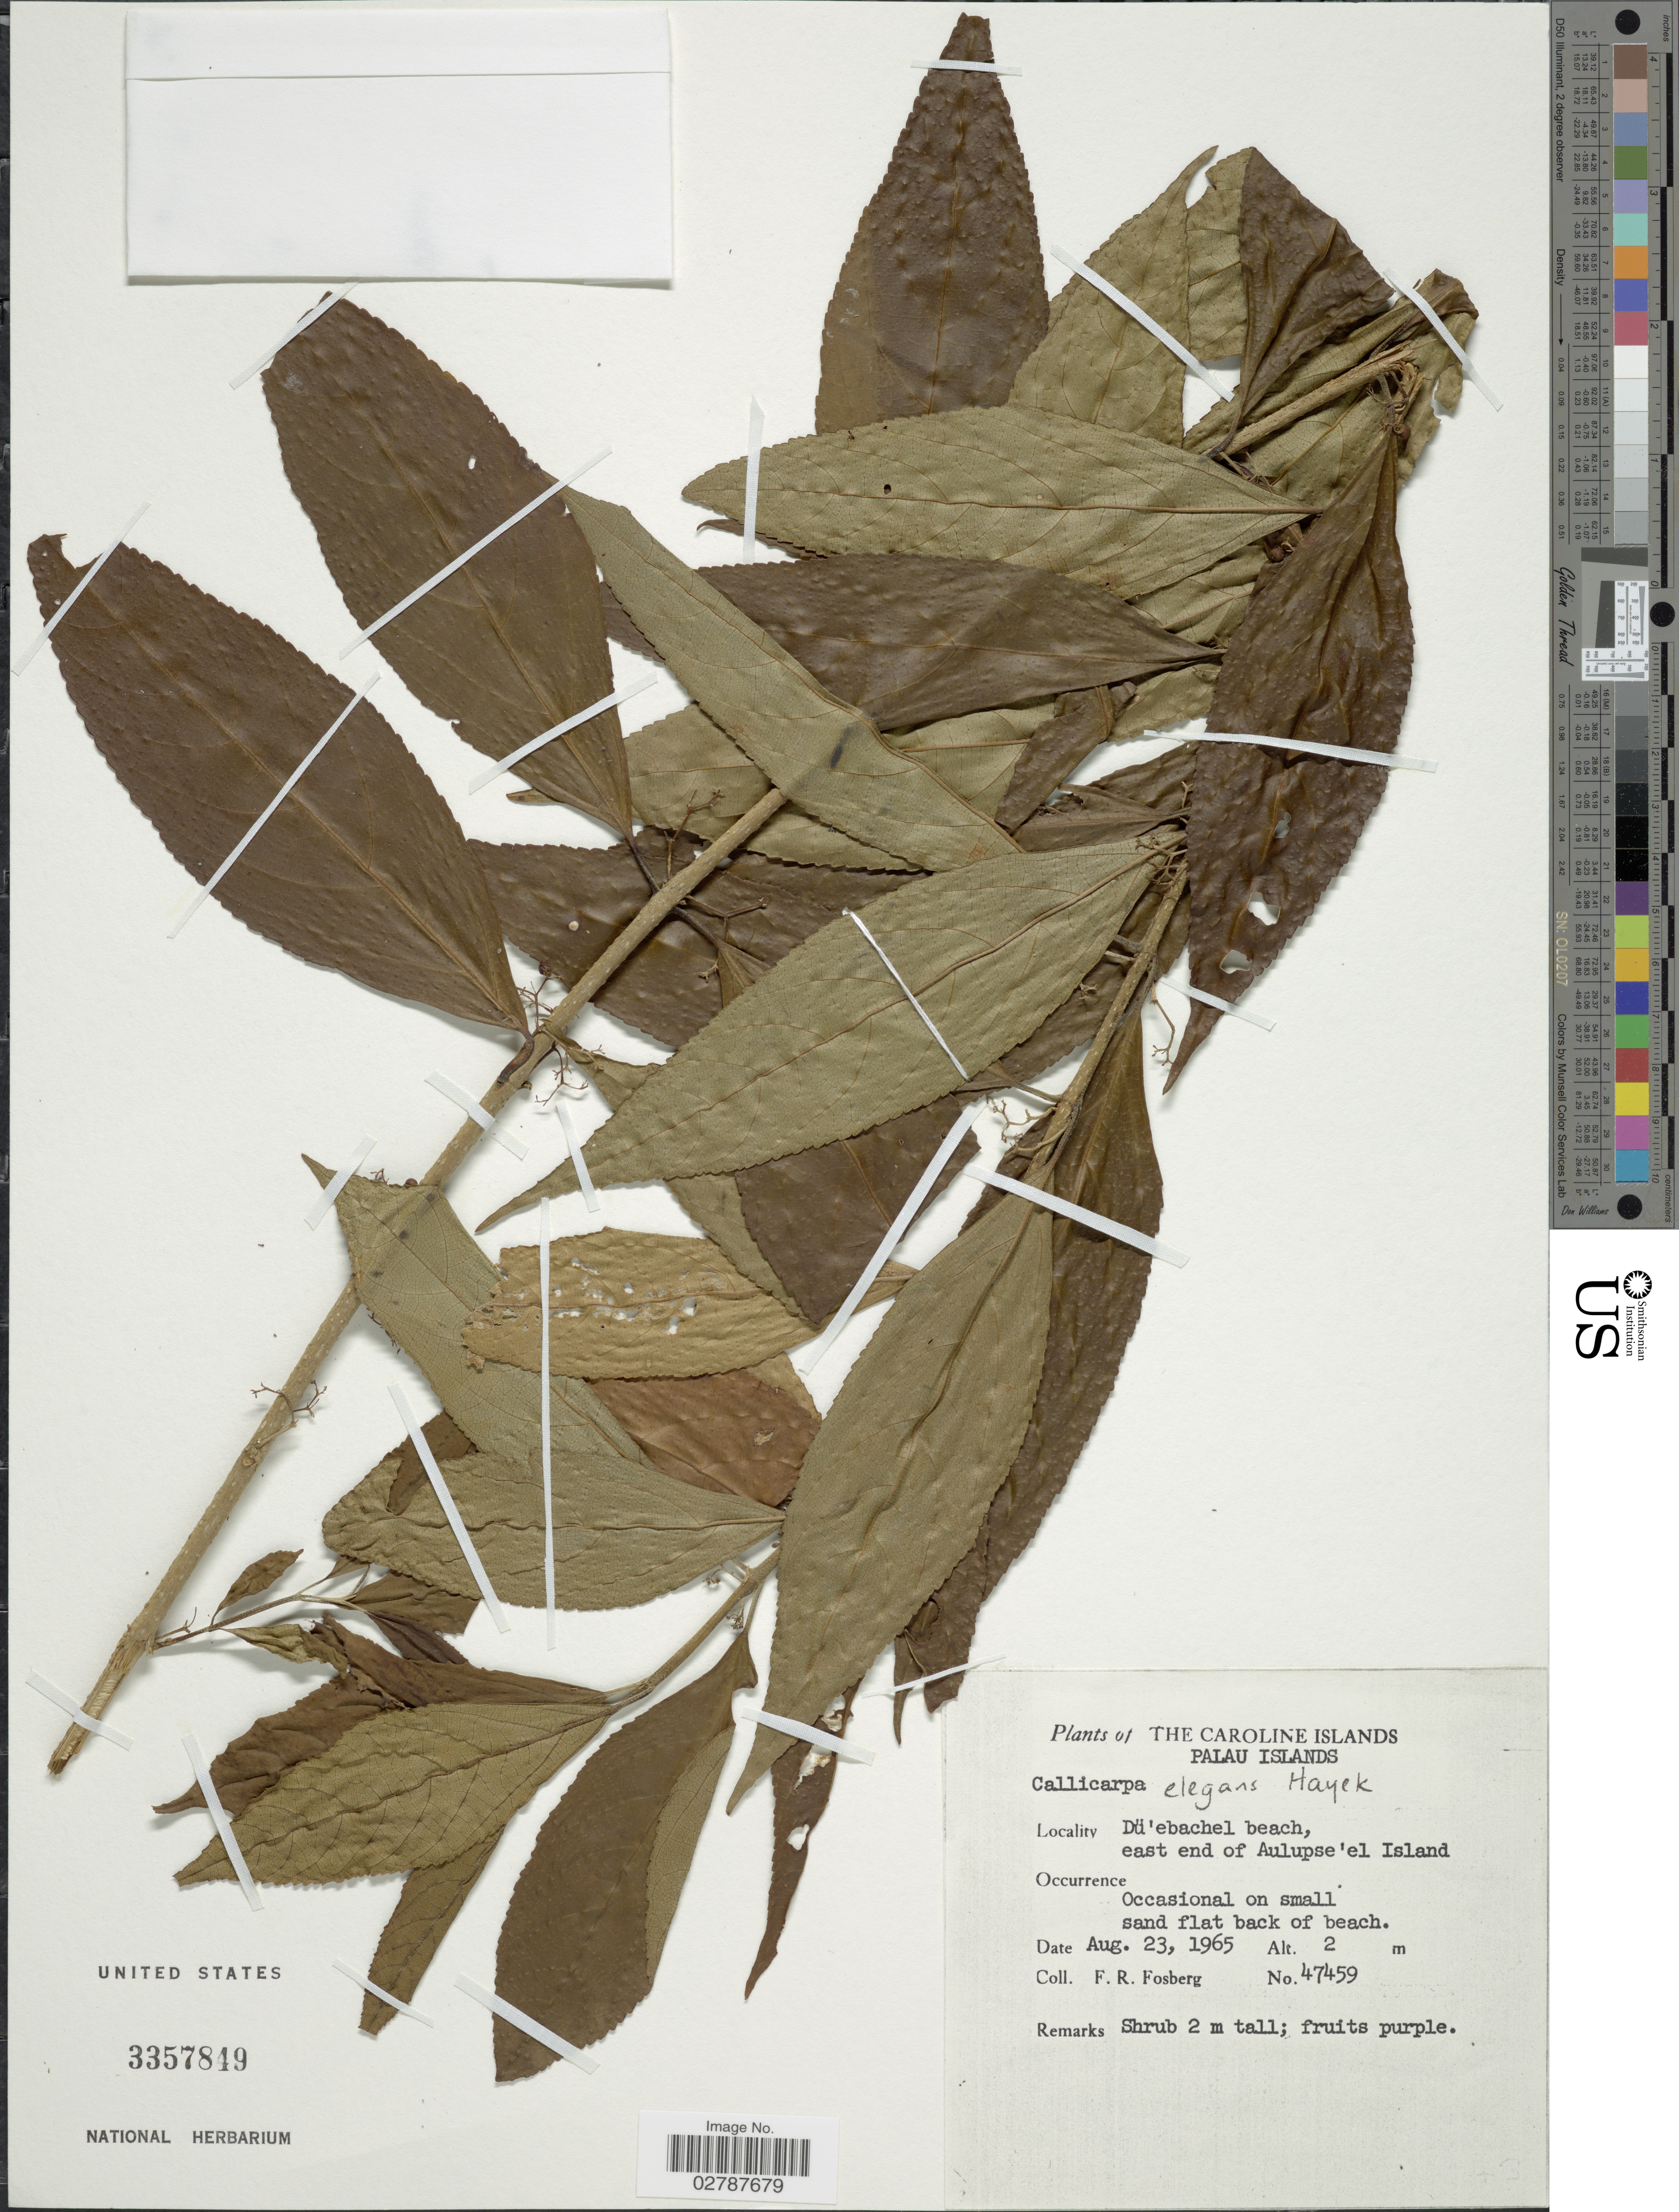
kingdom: Plantae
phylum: Tracheophyta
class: Magnoliopsida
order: Lamiales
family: Lamiaceae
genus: Callicarpa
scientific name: Callicarpa elegans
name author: Hayek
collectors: F. R. Fosberg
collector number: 47459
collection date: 1965-08-23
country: Palau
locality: The Caroline Islands. Palau Islands. Dü'ebachel beach, east end of Aulupse'el Island.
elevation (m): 2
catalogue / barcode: US 3357849